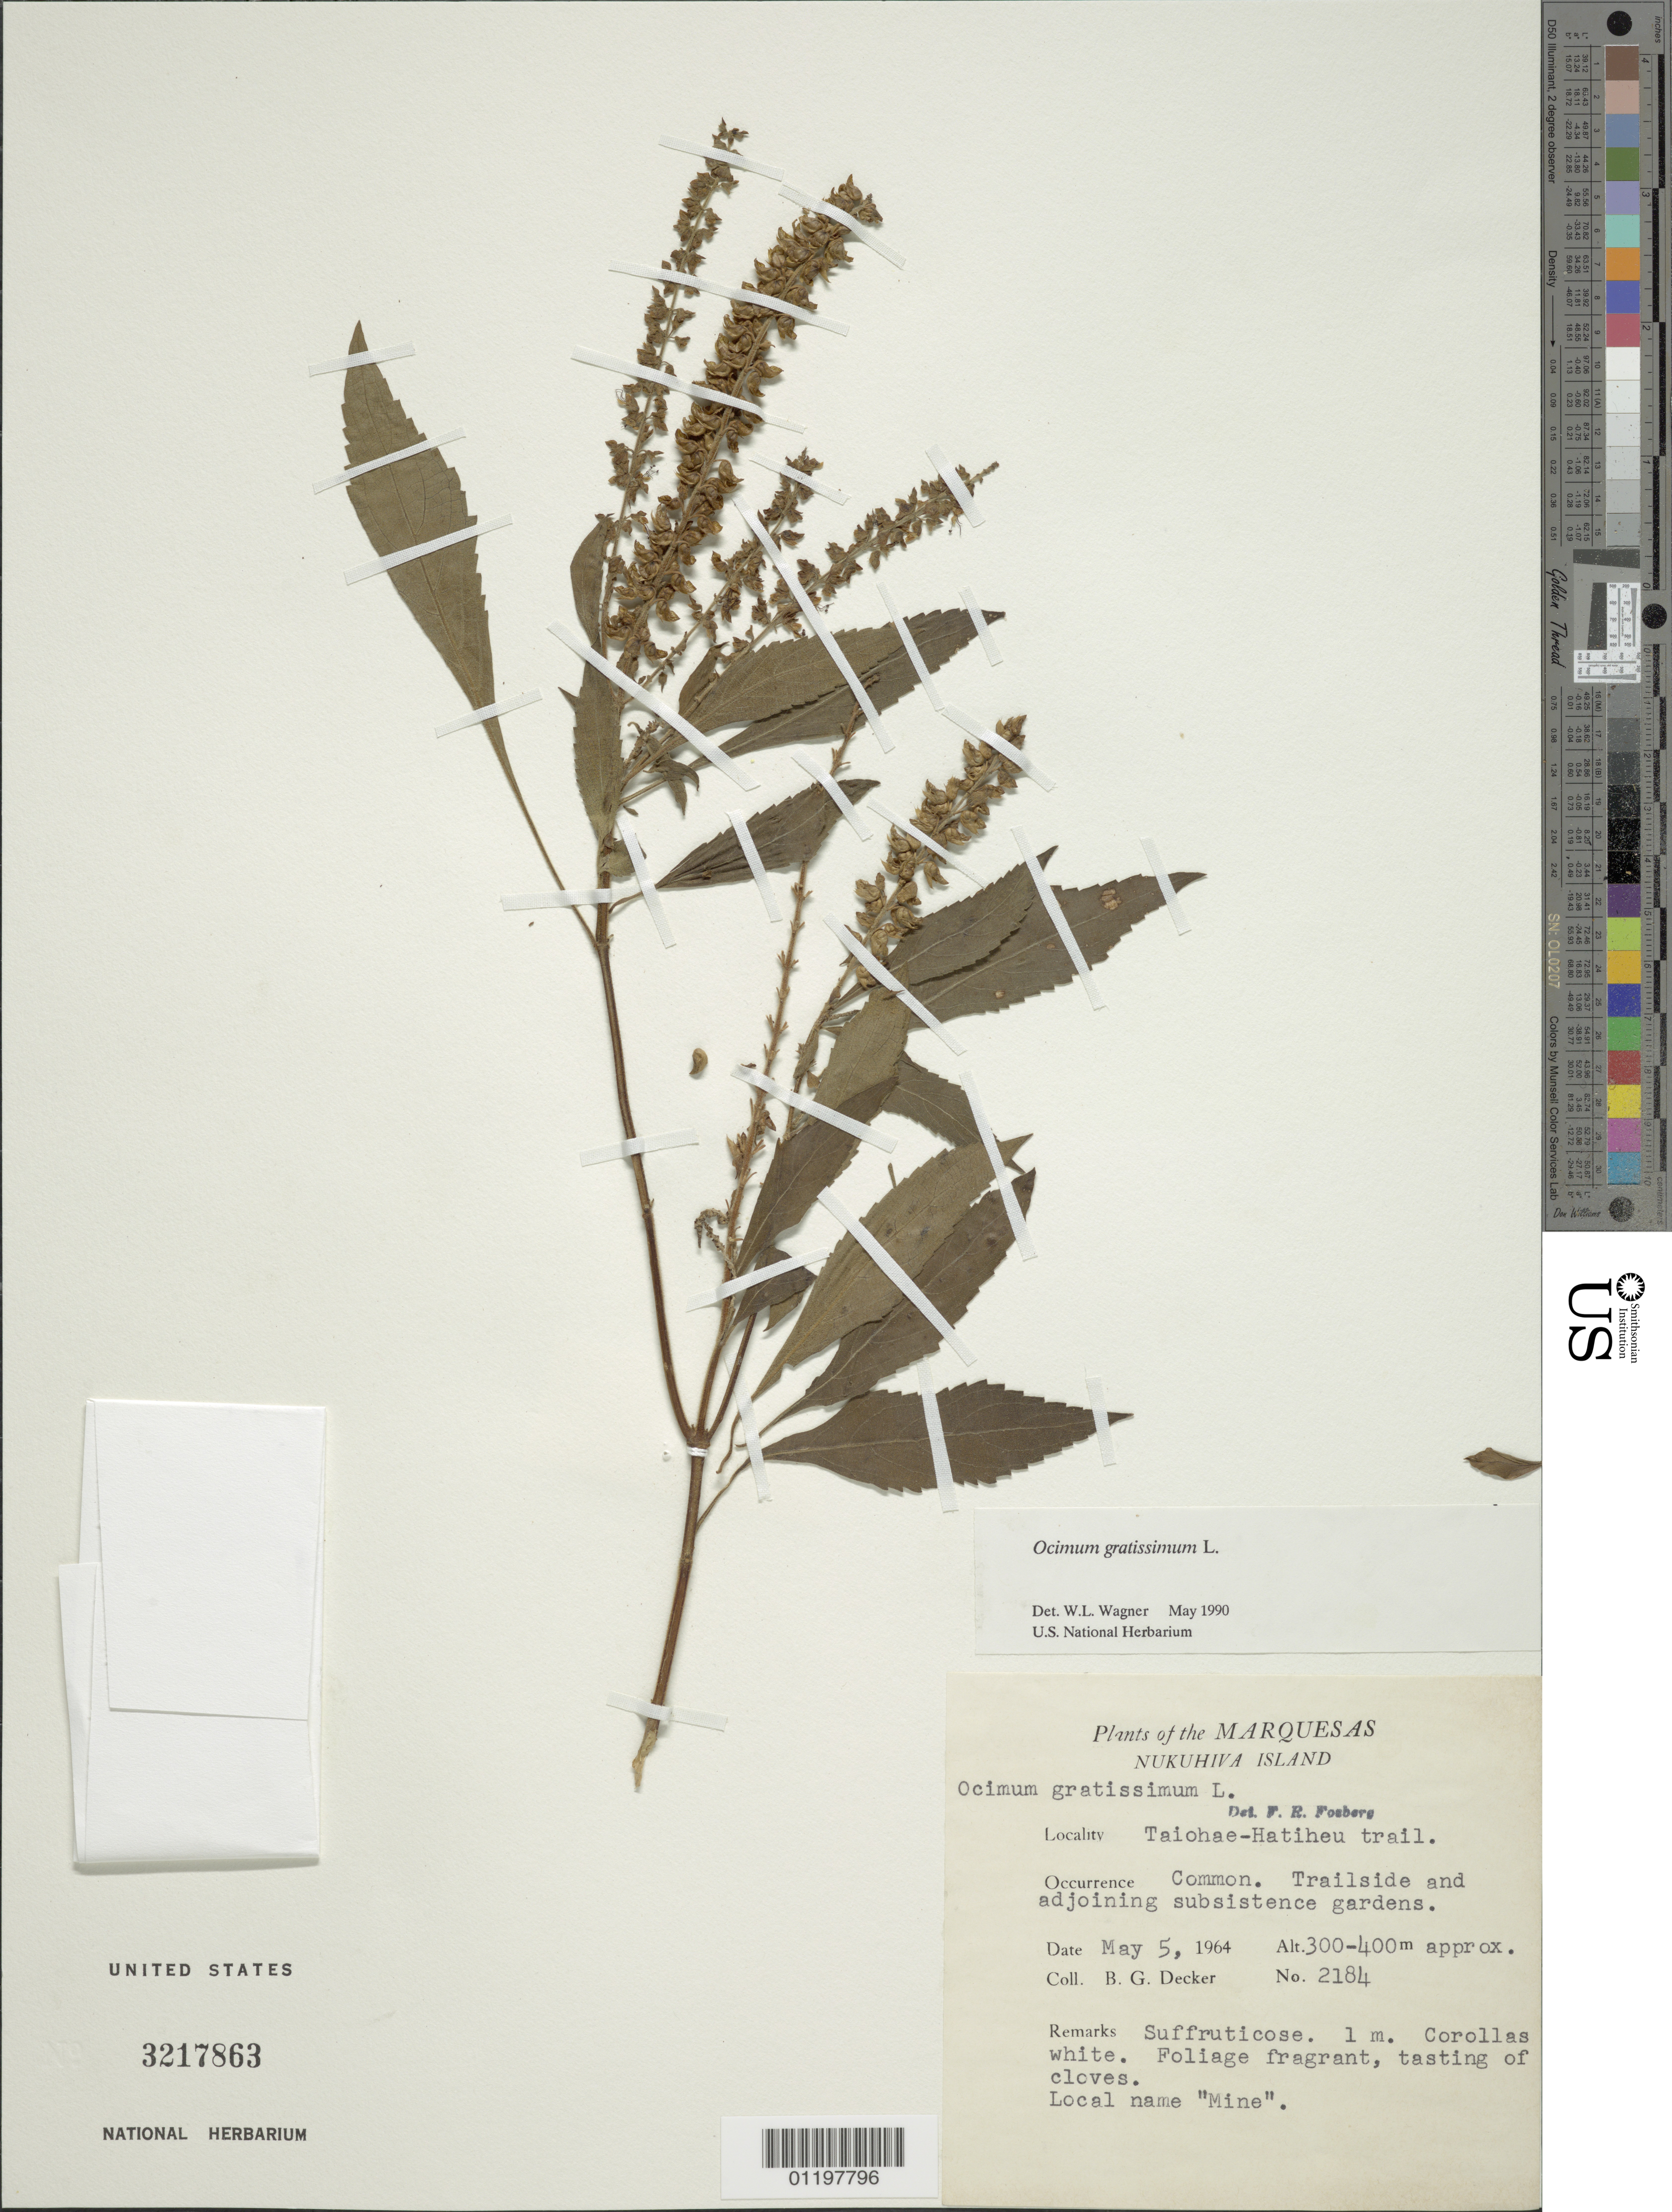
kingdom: Plantae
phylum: Tracheophyta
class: Magnoliopsida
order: Lamiales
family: Lamiaceae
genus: Ocimum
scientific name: Ocimum gratissimum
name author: L.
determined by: Wagner, W. L., (BOT), Smithsonian Institution - National Museum of Natural History (UNITED STATES)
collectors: B. G. Decker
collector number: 2184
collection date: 1964-05-05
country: French Polynesia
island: Nuku Hiva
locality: Taiohae-Hatiheu Trail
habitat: Trailside and adjoining subsistence gardens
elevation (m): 300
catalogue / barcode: US 3217863